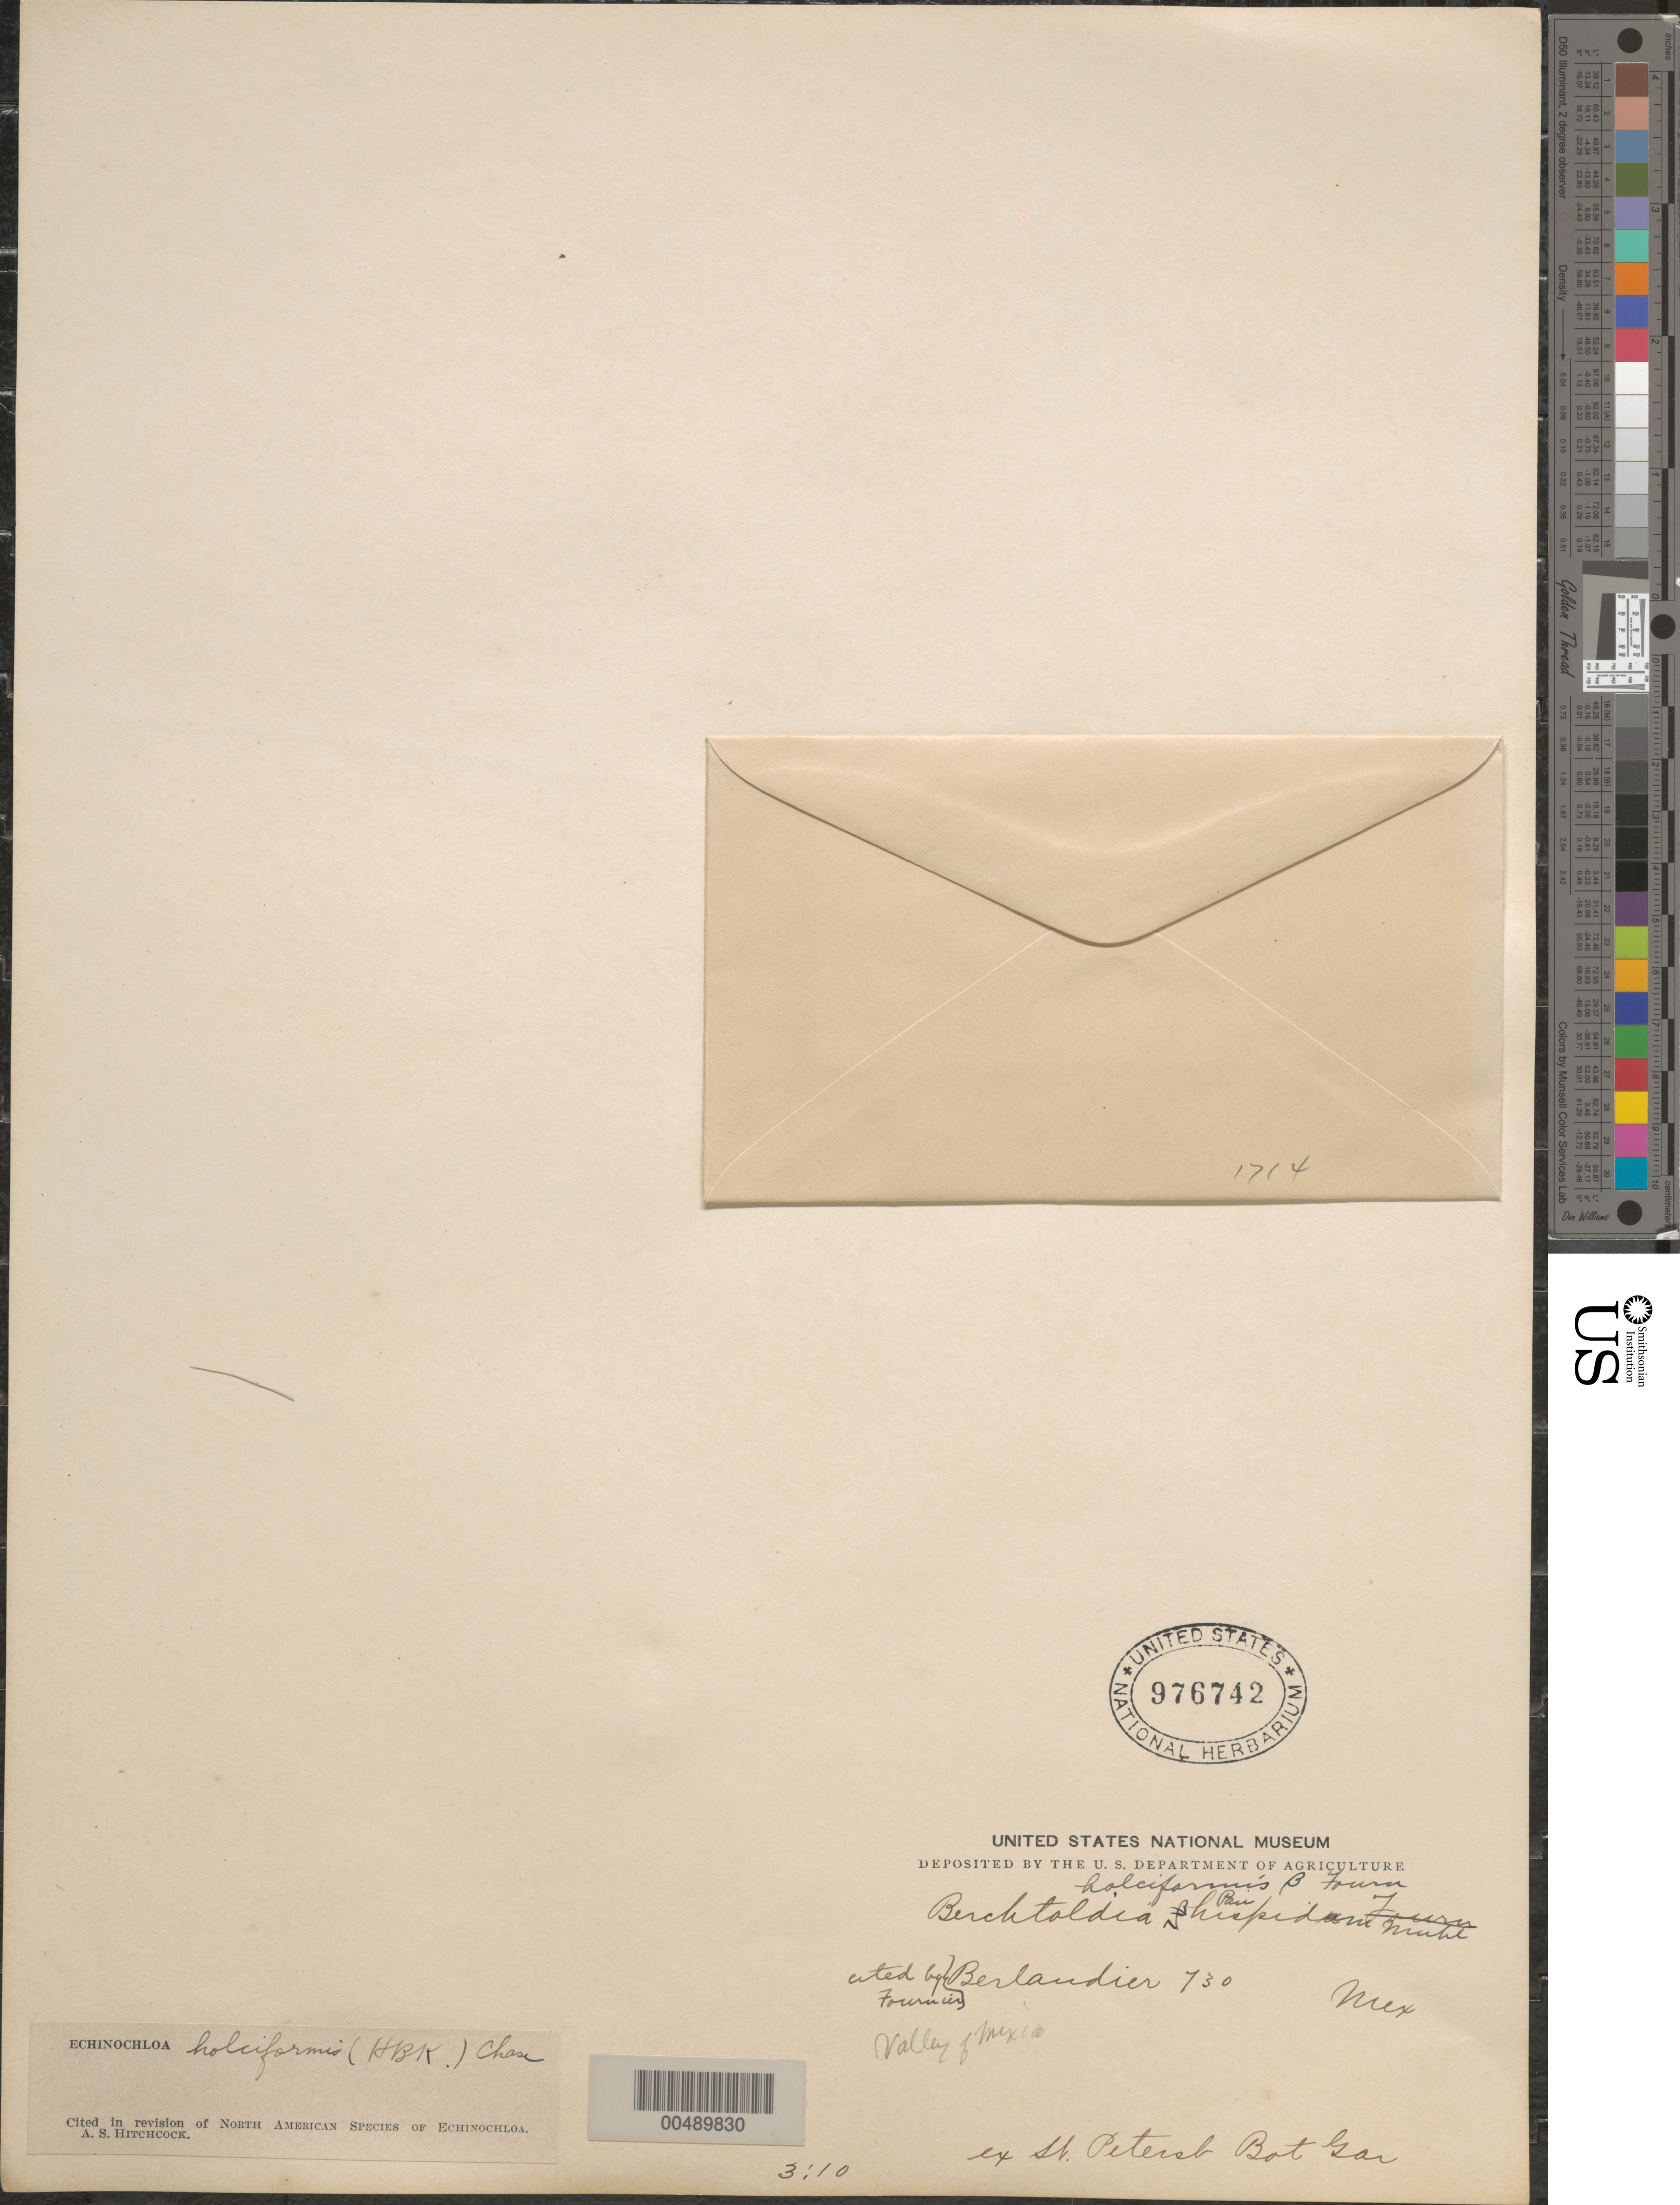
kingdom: Plantae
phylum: Tracheophyta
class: Liliopsida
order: Poales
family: Poaceae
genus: Echinochloa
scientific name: Echinochloa holciformis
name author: (Kunth) Chase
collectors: J. L. Berlandier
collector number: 730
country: Mexico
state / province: Distrito Federal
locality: Valley of Mexico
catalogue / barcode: US 976742